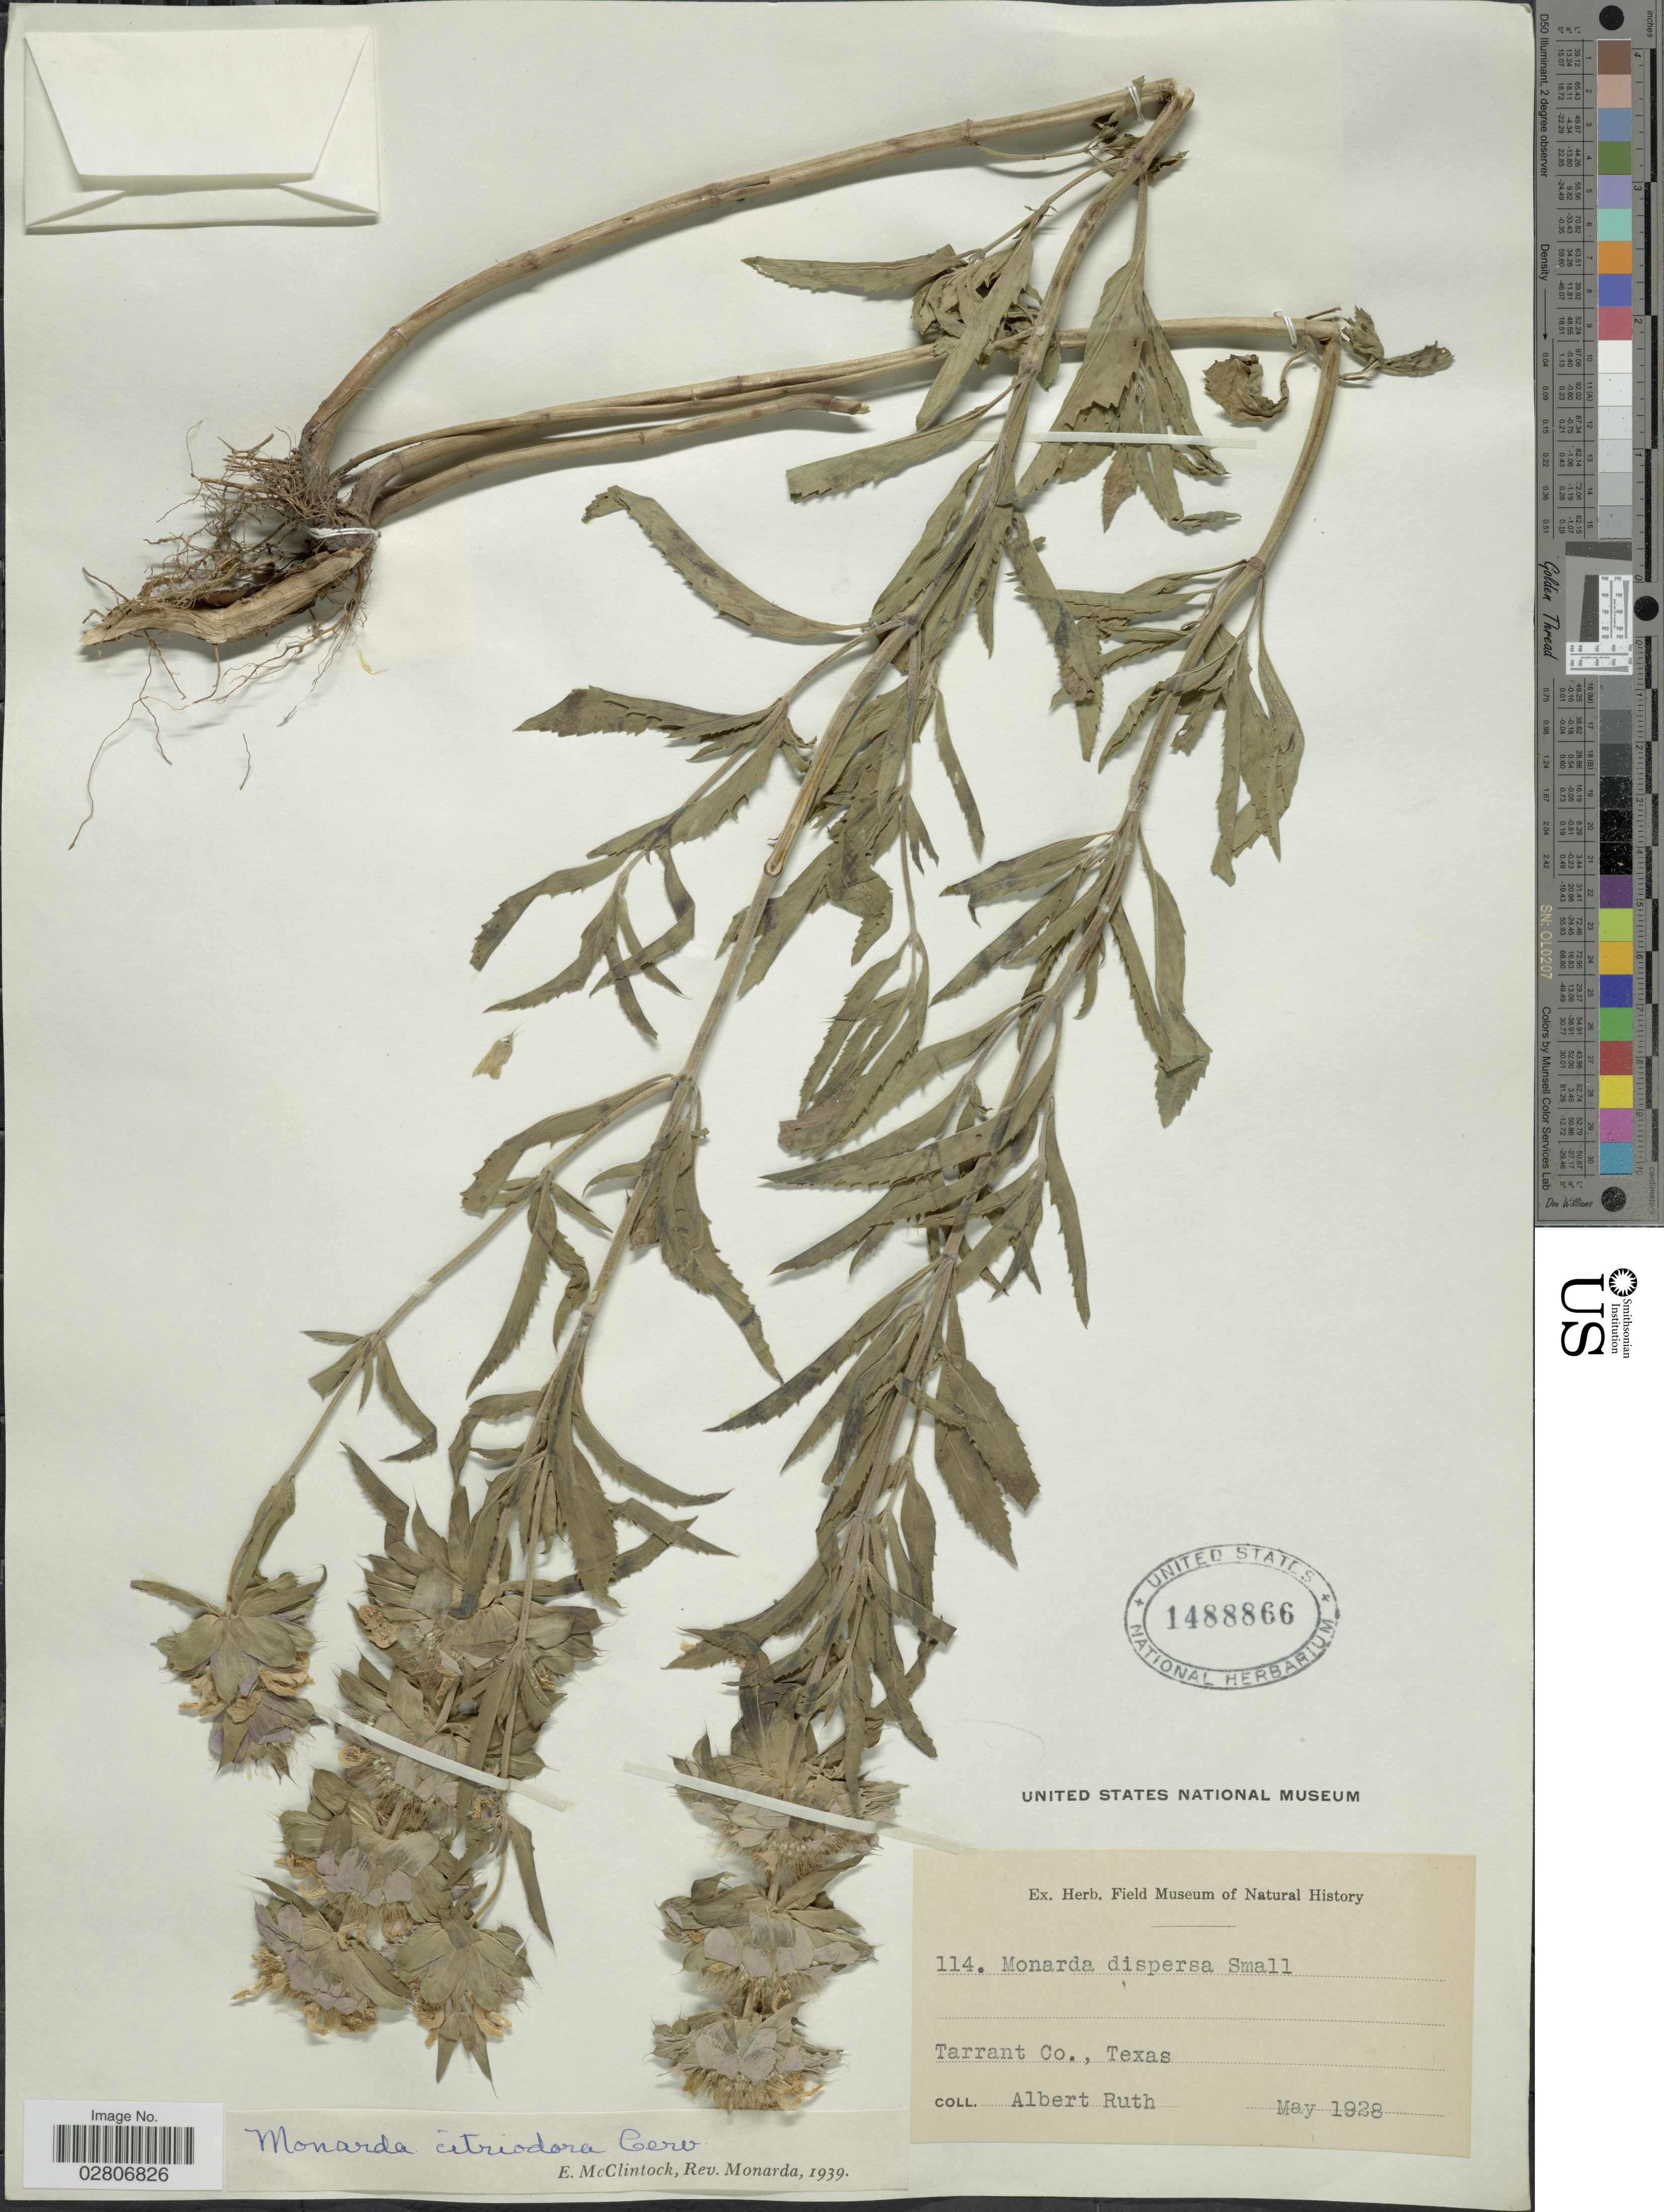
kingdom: Plantae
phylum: Tracheophyta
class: Magnoliopsida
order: Lamiales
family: Lamiaceae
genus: Monarda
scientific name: Monarda citriodora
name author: Cerv. ex Lag.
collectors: A. Ruth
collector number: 114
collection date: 1928-05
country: United States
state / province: Texas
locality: Tarrant Co.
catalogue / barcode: US 1488866